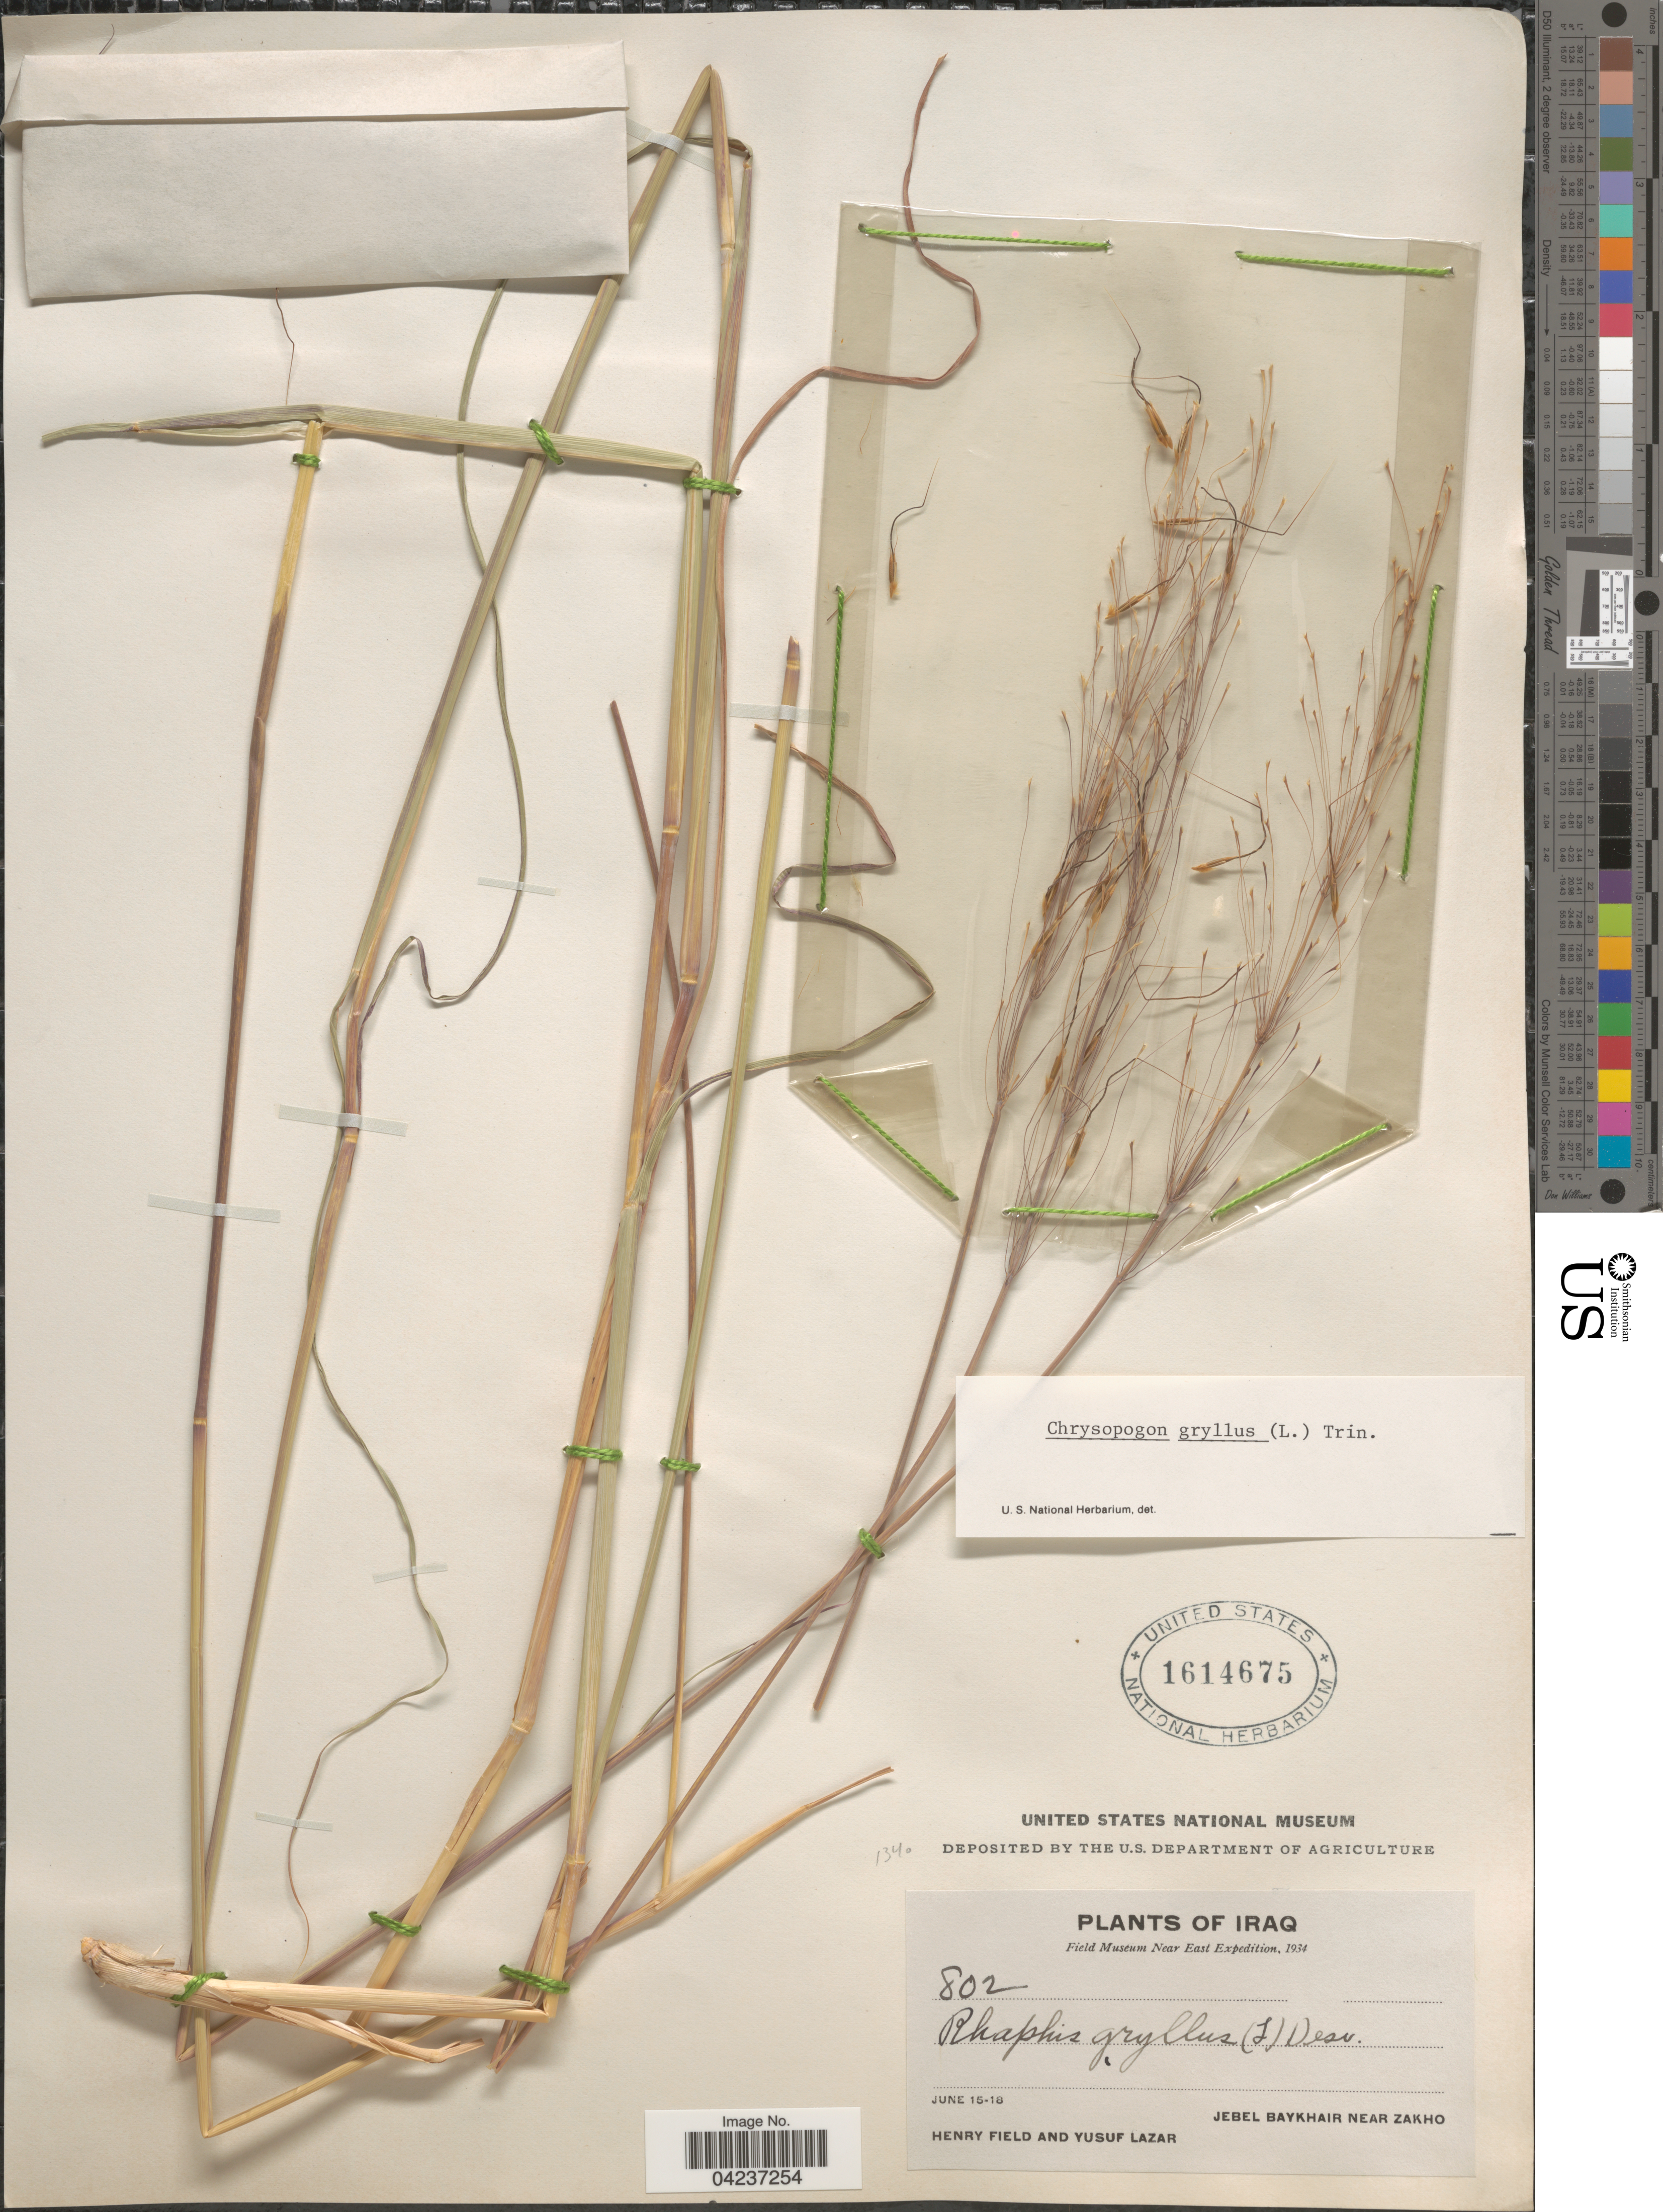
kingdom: Plantae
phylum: Tracheophyta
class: Liliopsida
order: Poales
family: Poaceae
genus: Chrysopogon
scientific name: Chrysopogon gryllus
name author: (L.) Trin.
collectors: H. Field & Y. Lazar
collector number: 802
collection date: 1934-06-15/1934-06-18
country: Iraq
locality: Field Museum Near East Expedition, 1934. Jebel Baykhair near Zakho.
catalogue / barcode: US 1614675